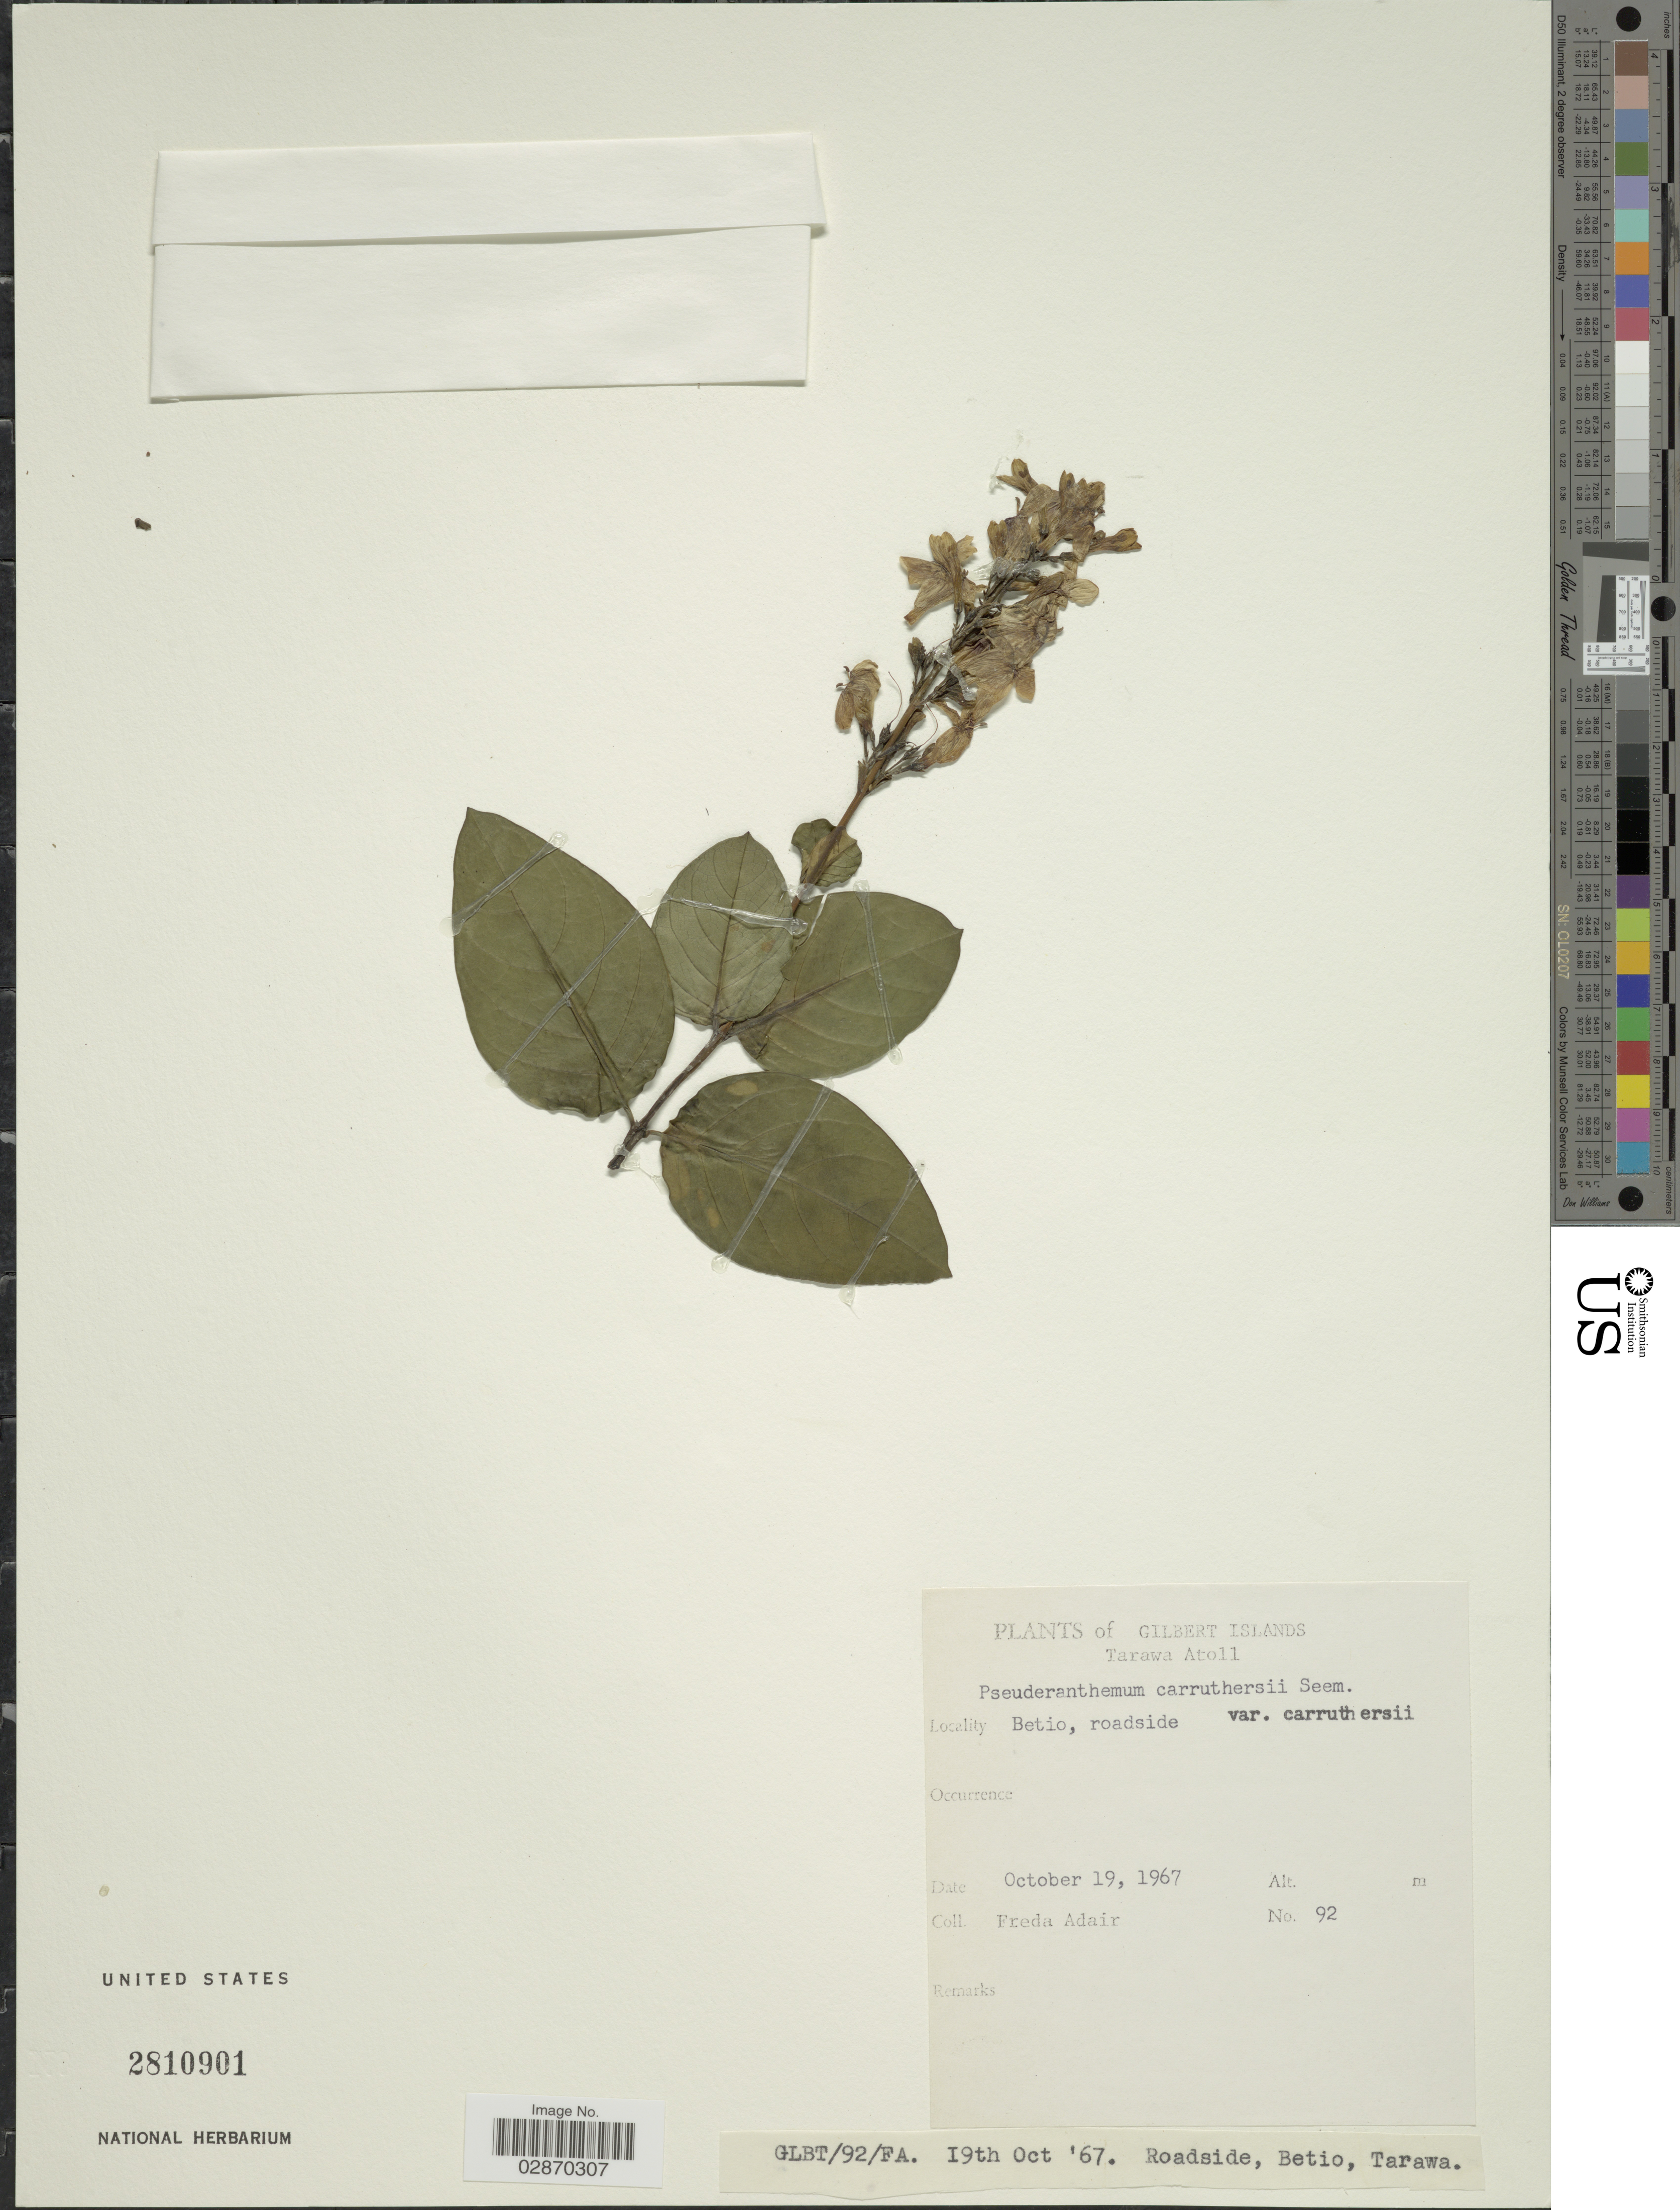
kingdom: Plantae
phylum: Tracheophyta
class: Magnoliopsida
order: Lamiales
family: Acanthaceae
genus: Pseuderanthemum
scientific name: Pseuderanthemum carruthersii var. carruthersii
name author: (Seem.) Guillaumin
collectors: F. Adair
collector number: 92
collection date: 1967-10-19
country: Kiribati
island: Tarawa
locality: Gilbert Islands. Tarawa Atoll. Betio, roadside.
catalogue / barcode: US 2810901